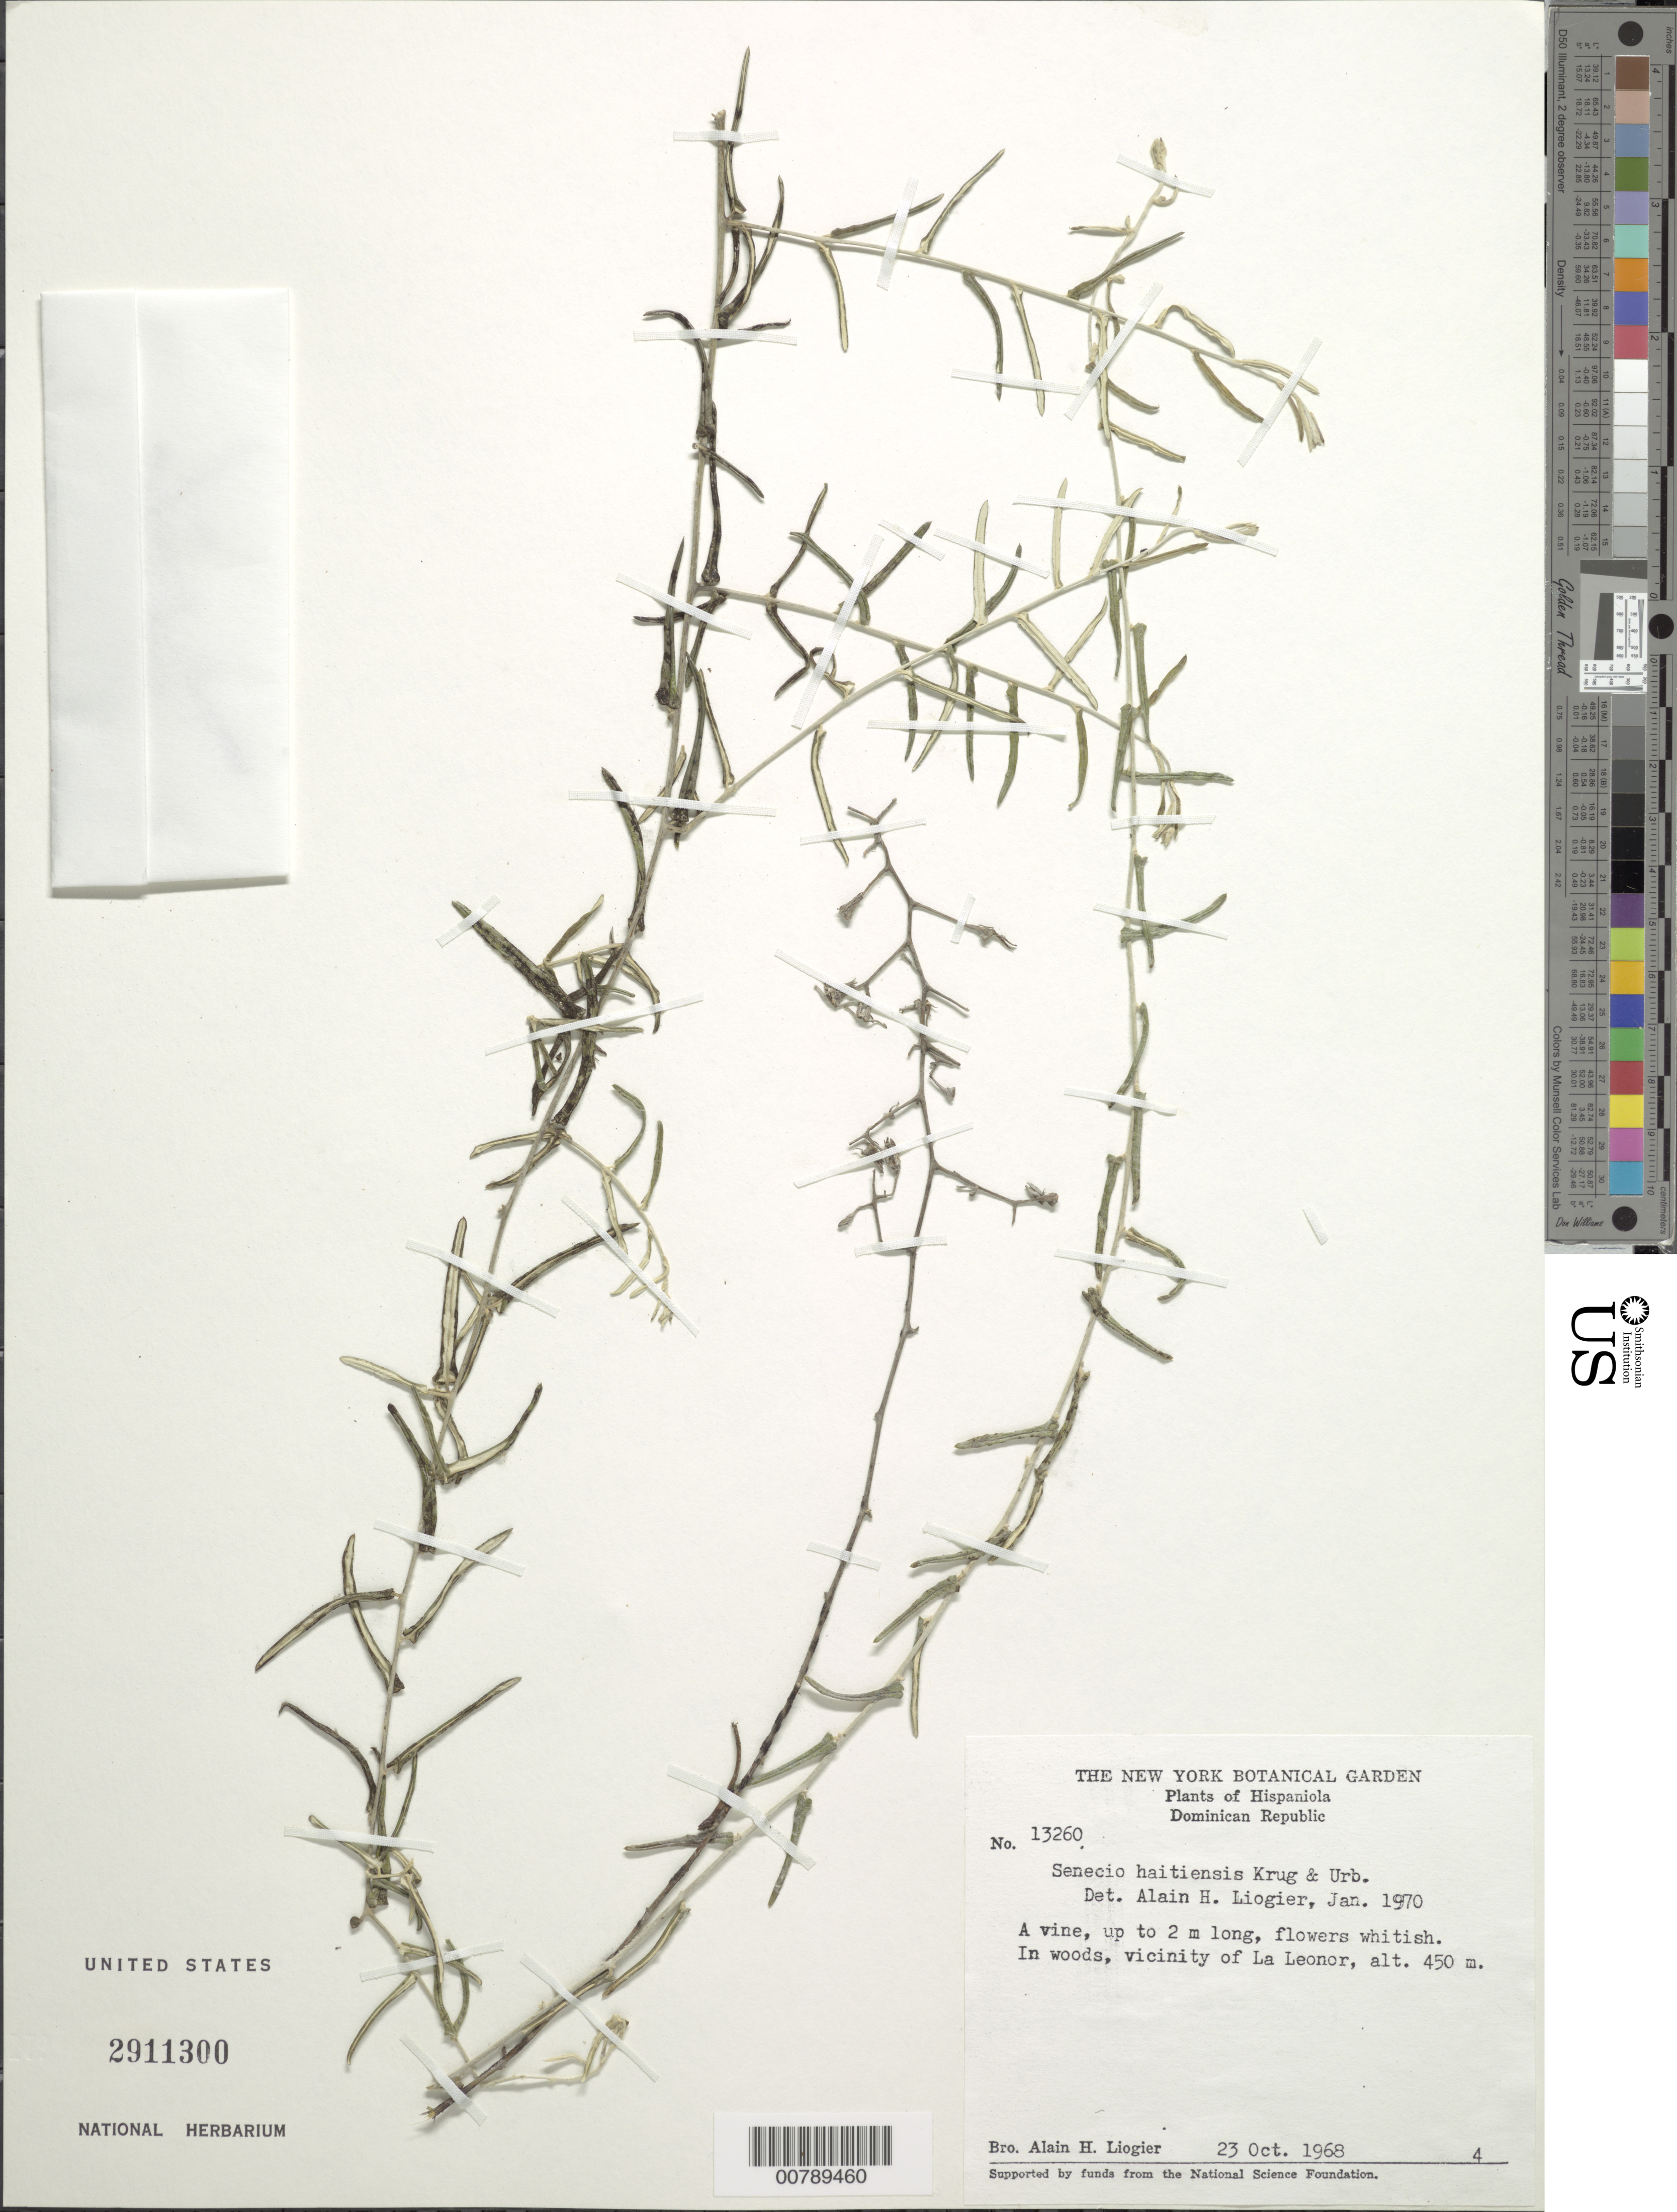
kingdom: Plantae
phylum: Tracheophyta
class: Magnoliopsida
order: Asterales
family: Asteraceae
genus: Senecio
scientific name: Senecio haitiensis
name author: Krug & Urb.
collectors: A. H. Liogier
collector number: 13260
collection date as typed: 23 Oct 1968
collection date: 1968-10-23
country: Dominican Republic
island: Hispaniola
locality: In woods, vicinity of La Leonor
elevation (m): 450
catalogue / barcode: US 2911300